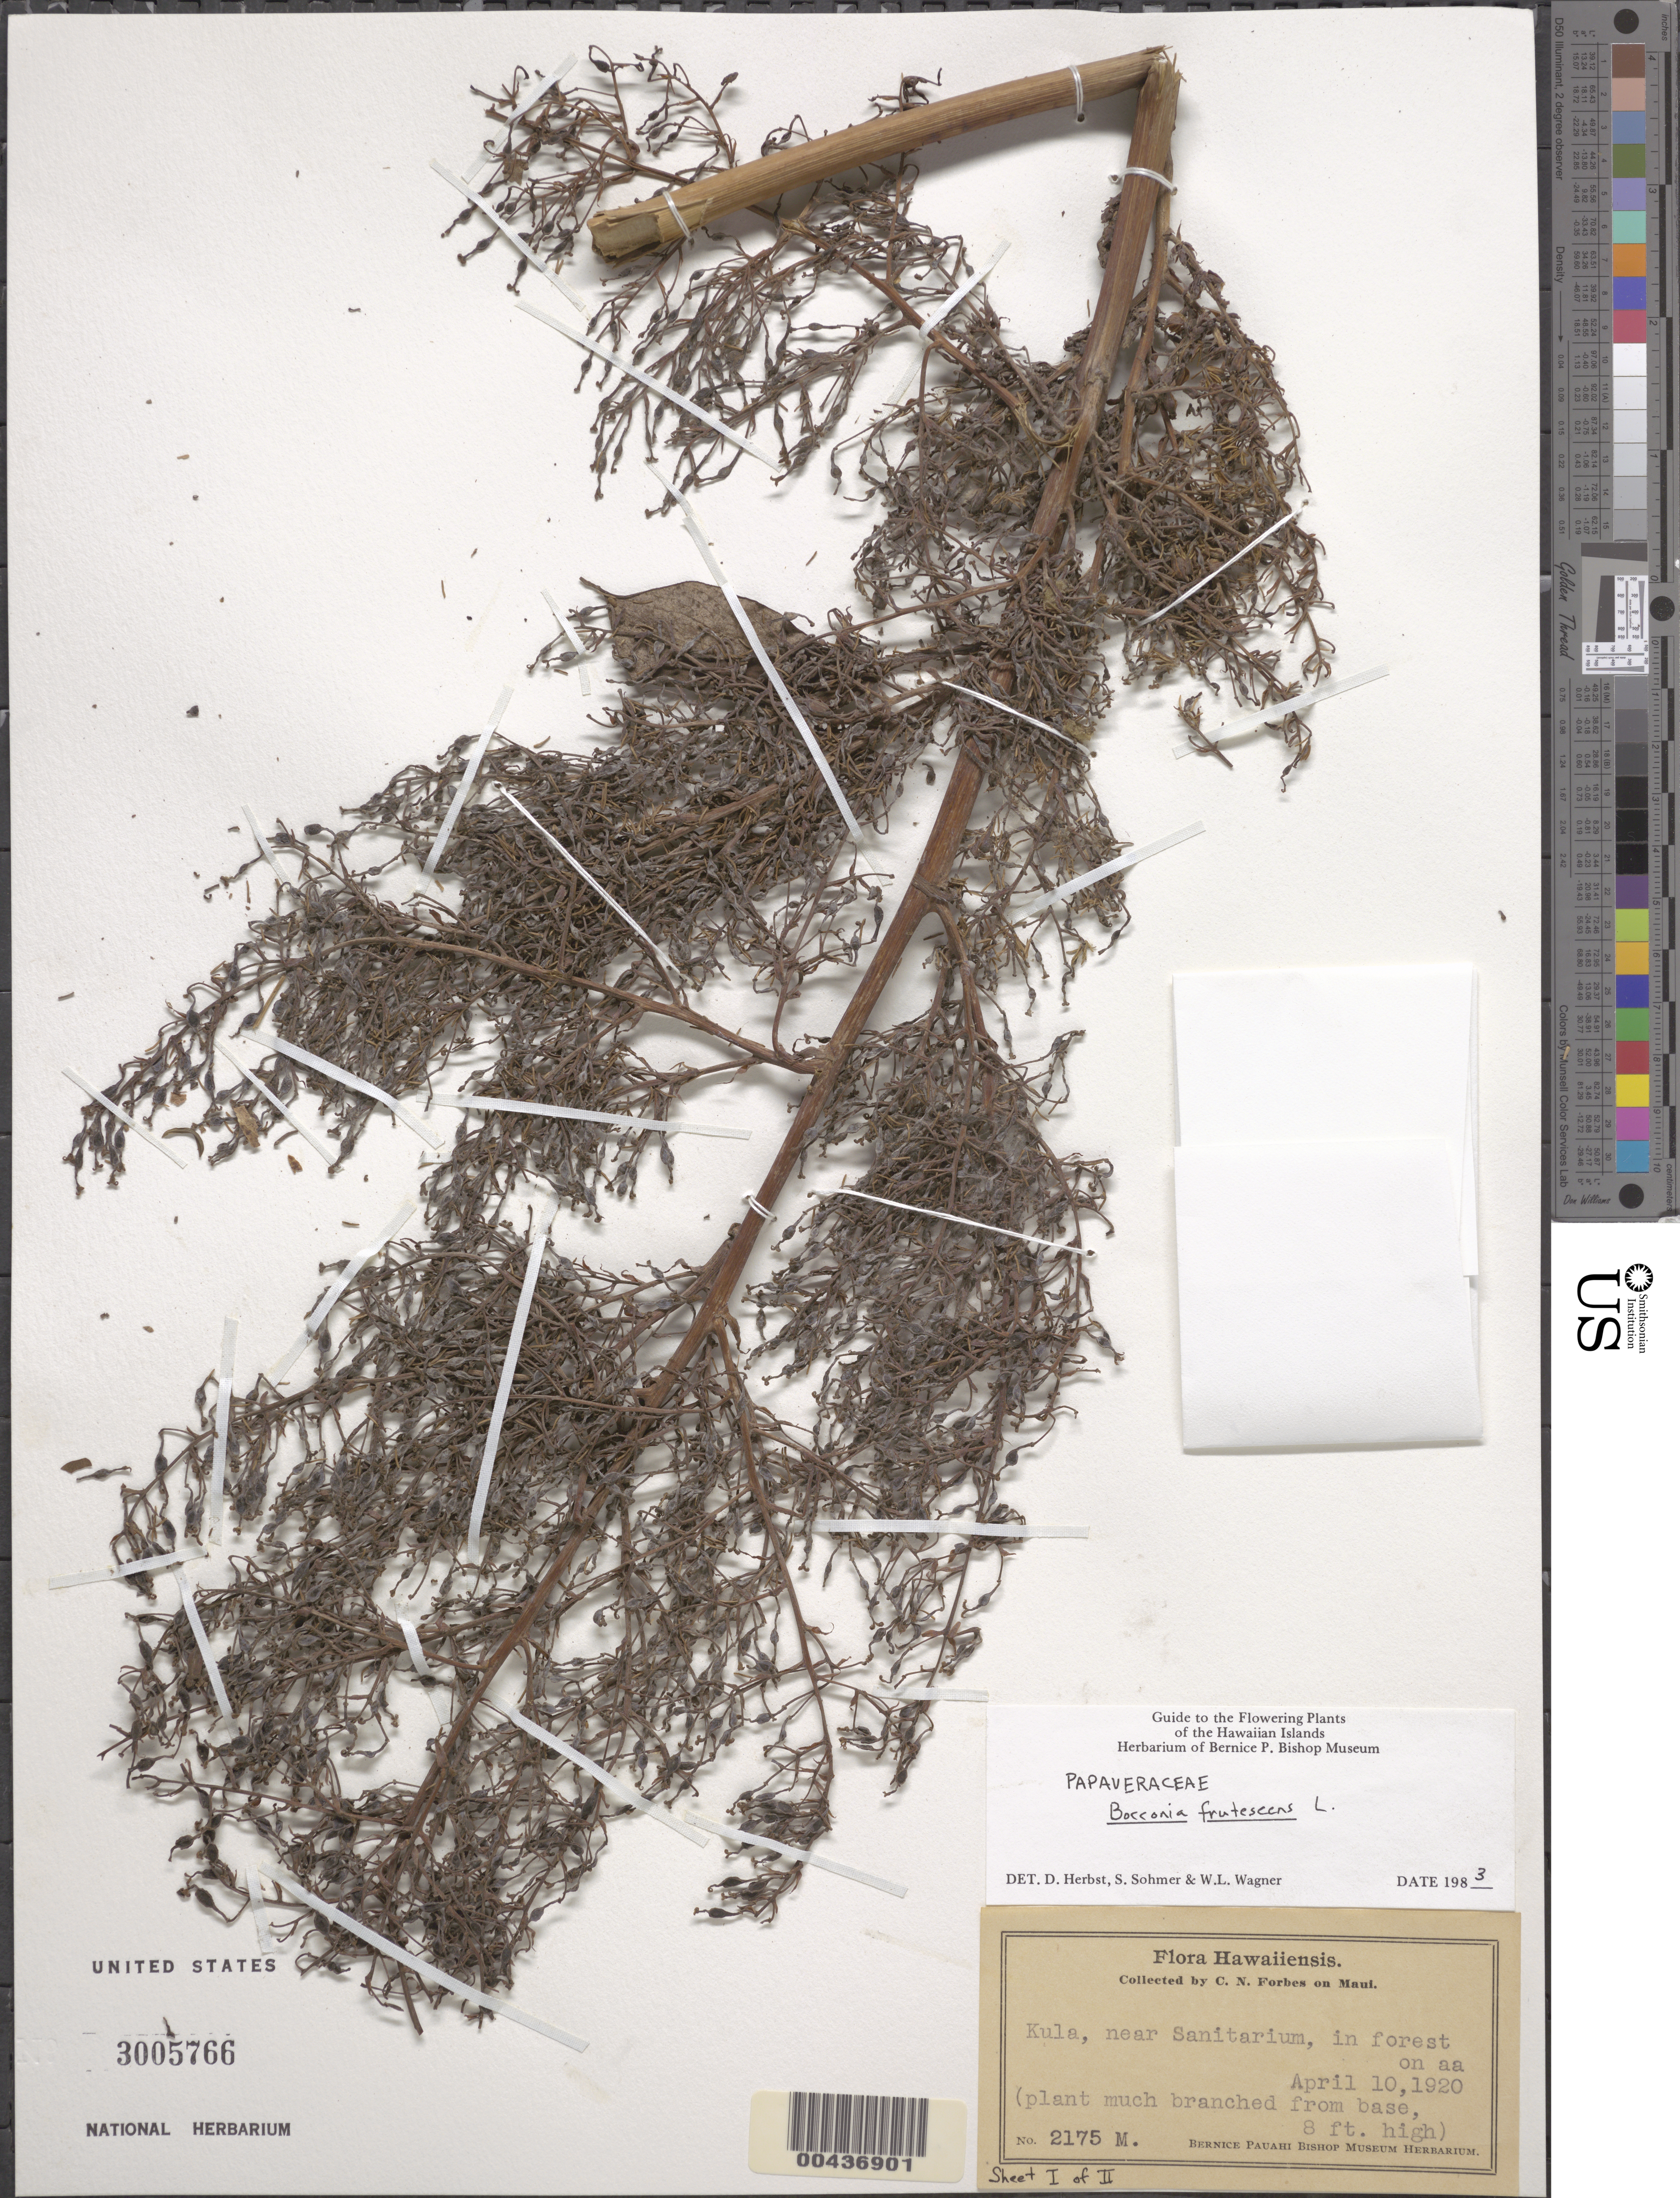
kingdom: Plantae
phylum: Tracheophyta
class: Magnoliopsida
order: Ranunculales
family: Papaveraceae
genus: Bocconia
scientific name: Bocconia frutescens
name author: L.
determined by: Herbst, D. R.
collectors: C. N. Forbes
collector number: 2175.M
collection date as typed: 10 Apr 1920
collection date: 1920-04-10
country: United States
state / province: Hawaii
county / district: Maui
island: Maui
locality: Kula, near Sanitarium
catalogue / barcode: US 3005766